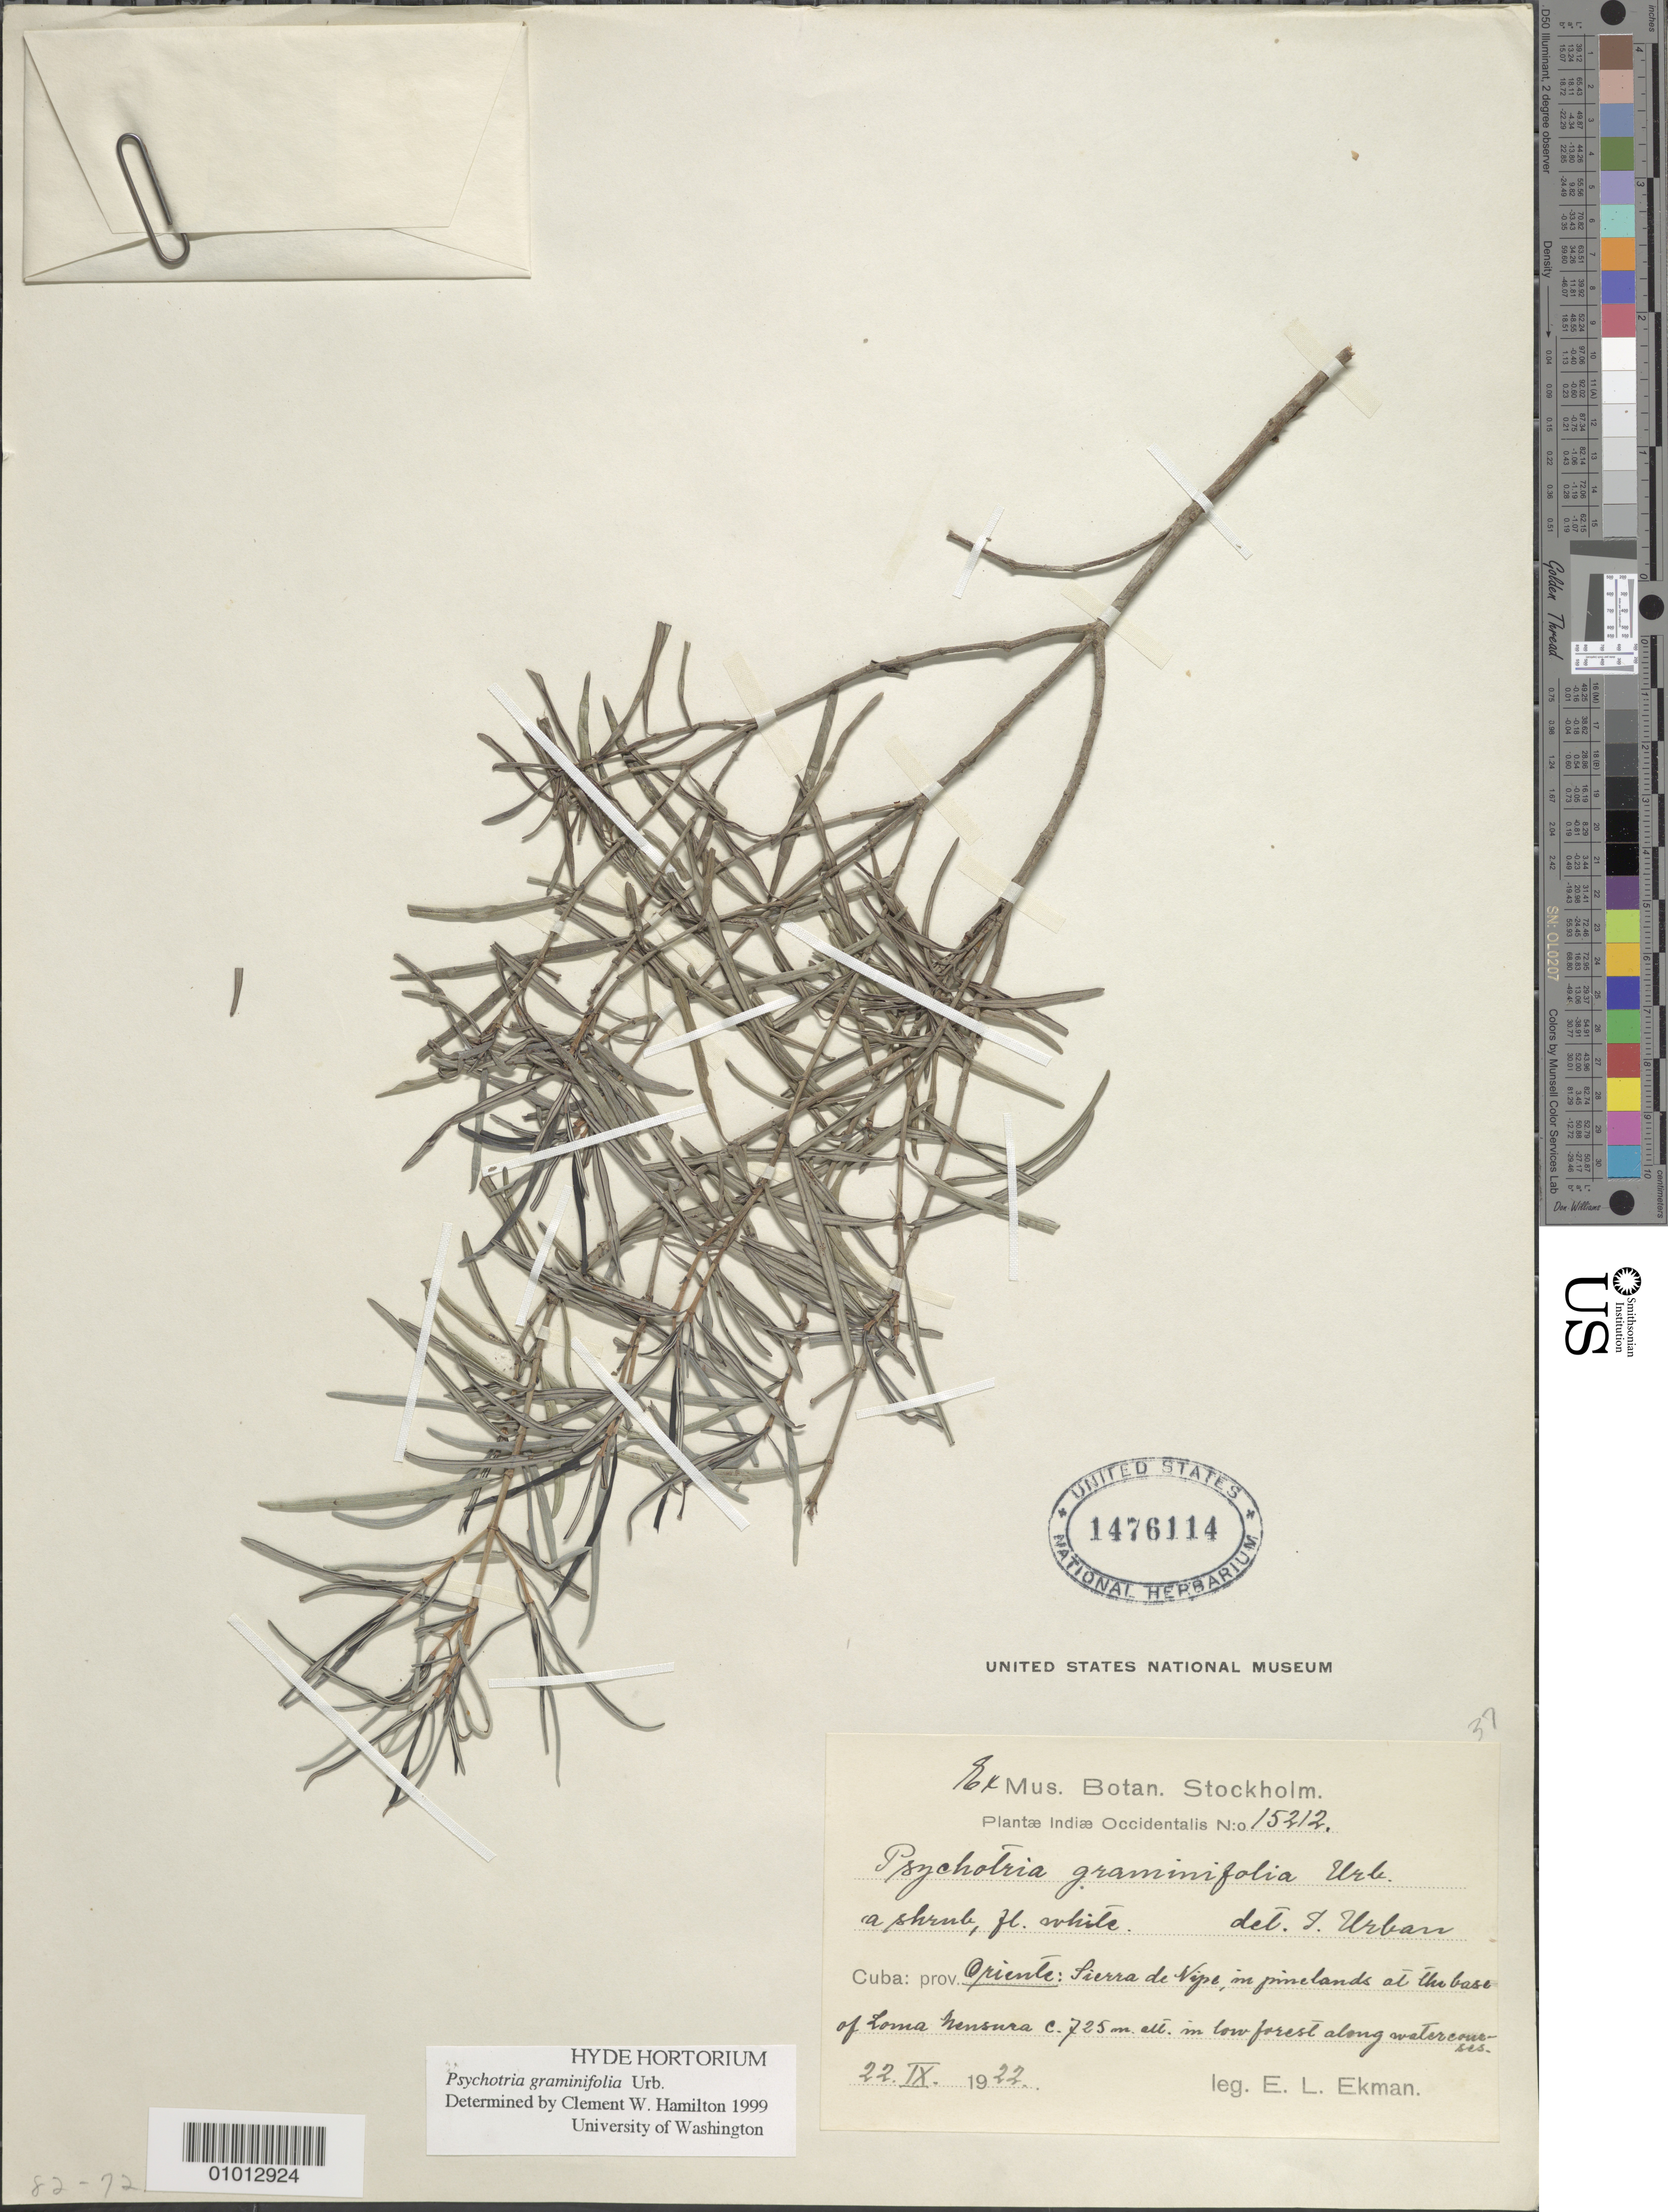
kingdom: Plantae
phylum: Tracheophyta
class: Magnoliopsida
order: Gentianales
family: Rubiaceae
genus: Psychotria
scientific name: Psychotria graminifolia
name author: Urb.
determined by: Hamilton, C. W.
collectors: E. L. Ekman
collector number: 15212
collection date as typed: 22 Sep 1922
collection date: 1922-09-22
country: Cuba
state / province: Holguín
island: Cuba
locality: Sierra de Nipe at base of Loma Mensura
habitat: In pinelands, low forest along watercourse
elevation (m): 725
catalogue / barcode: US 1476114